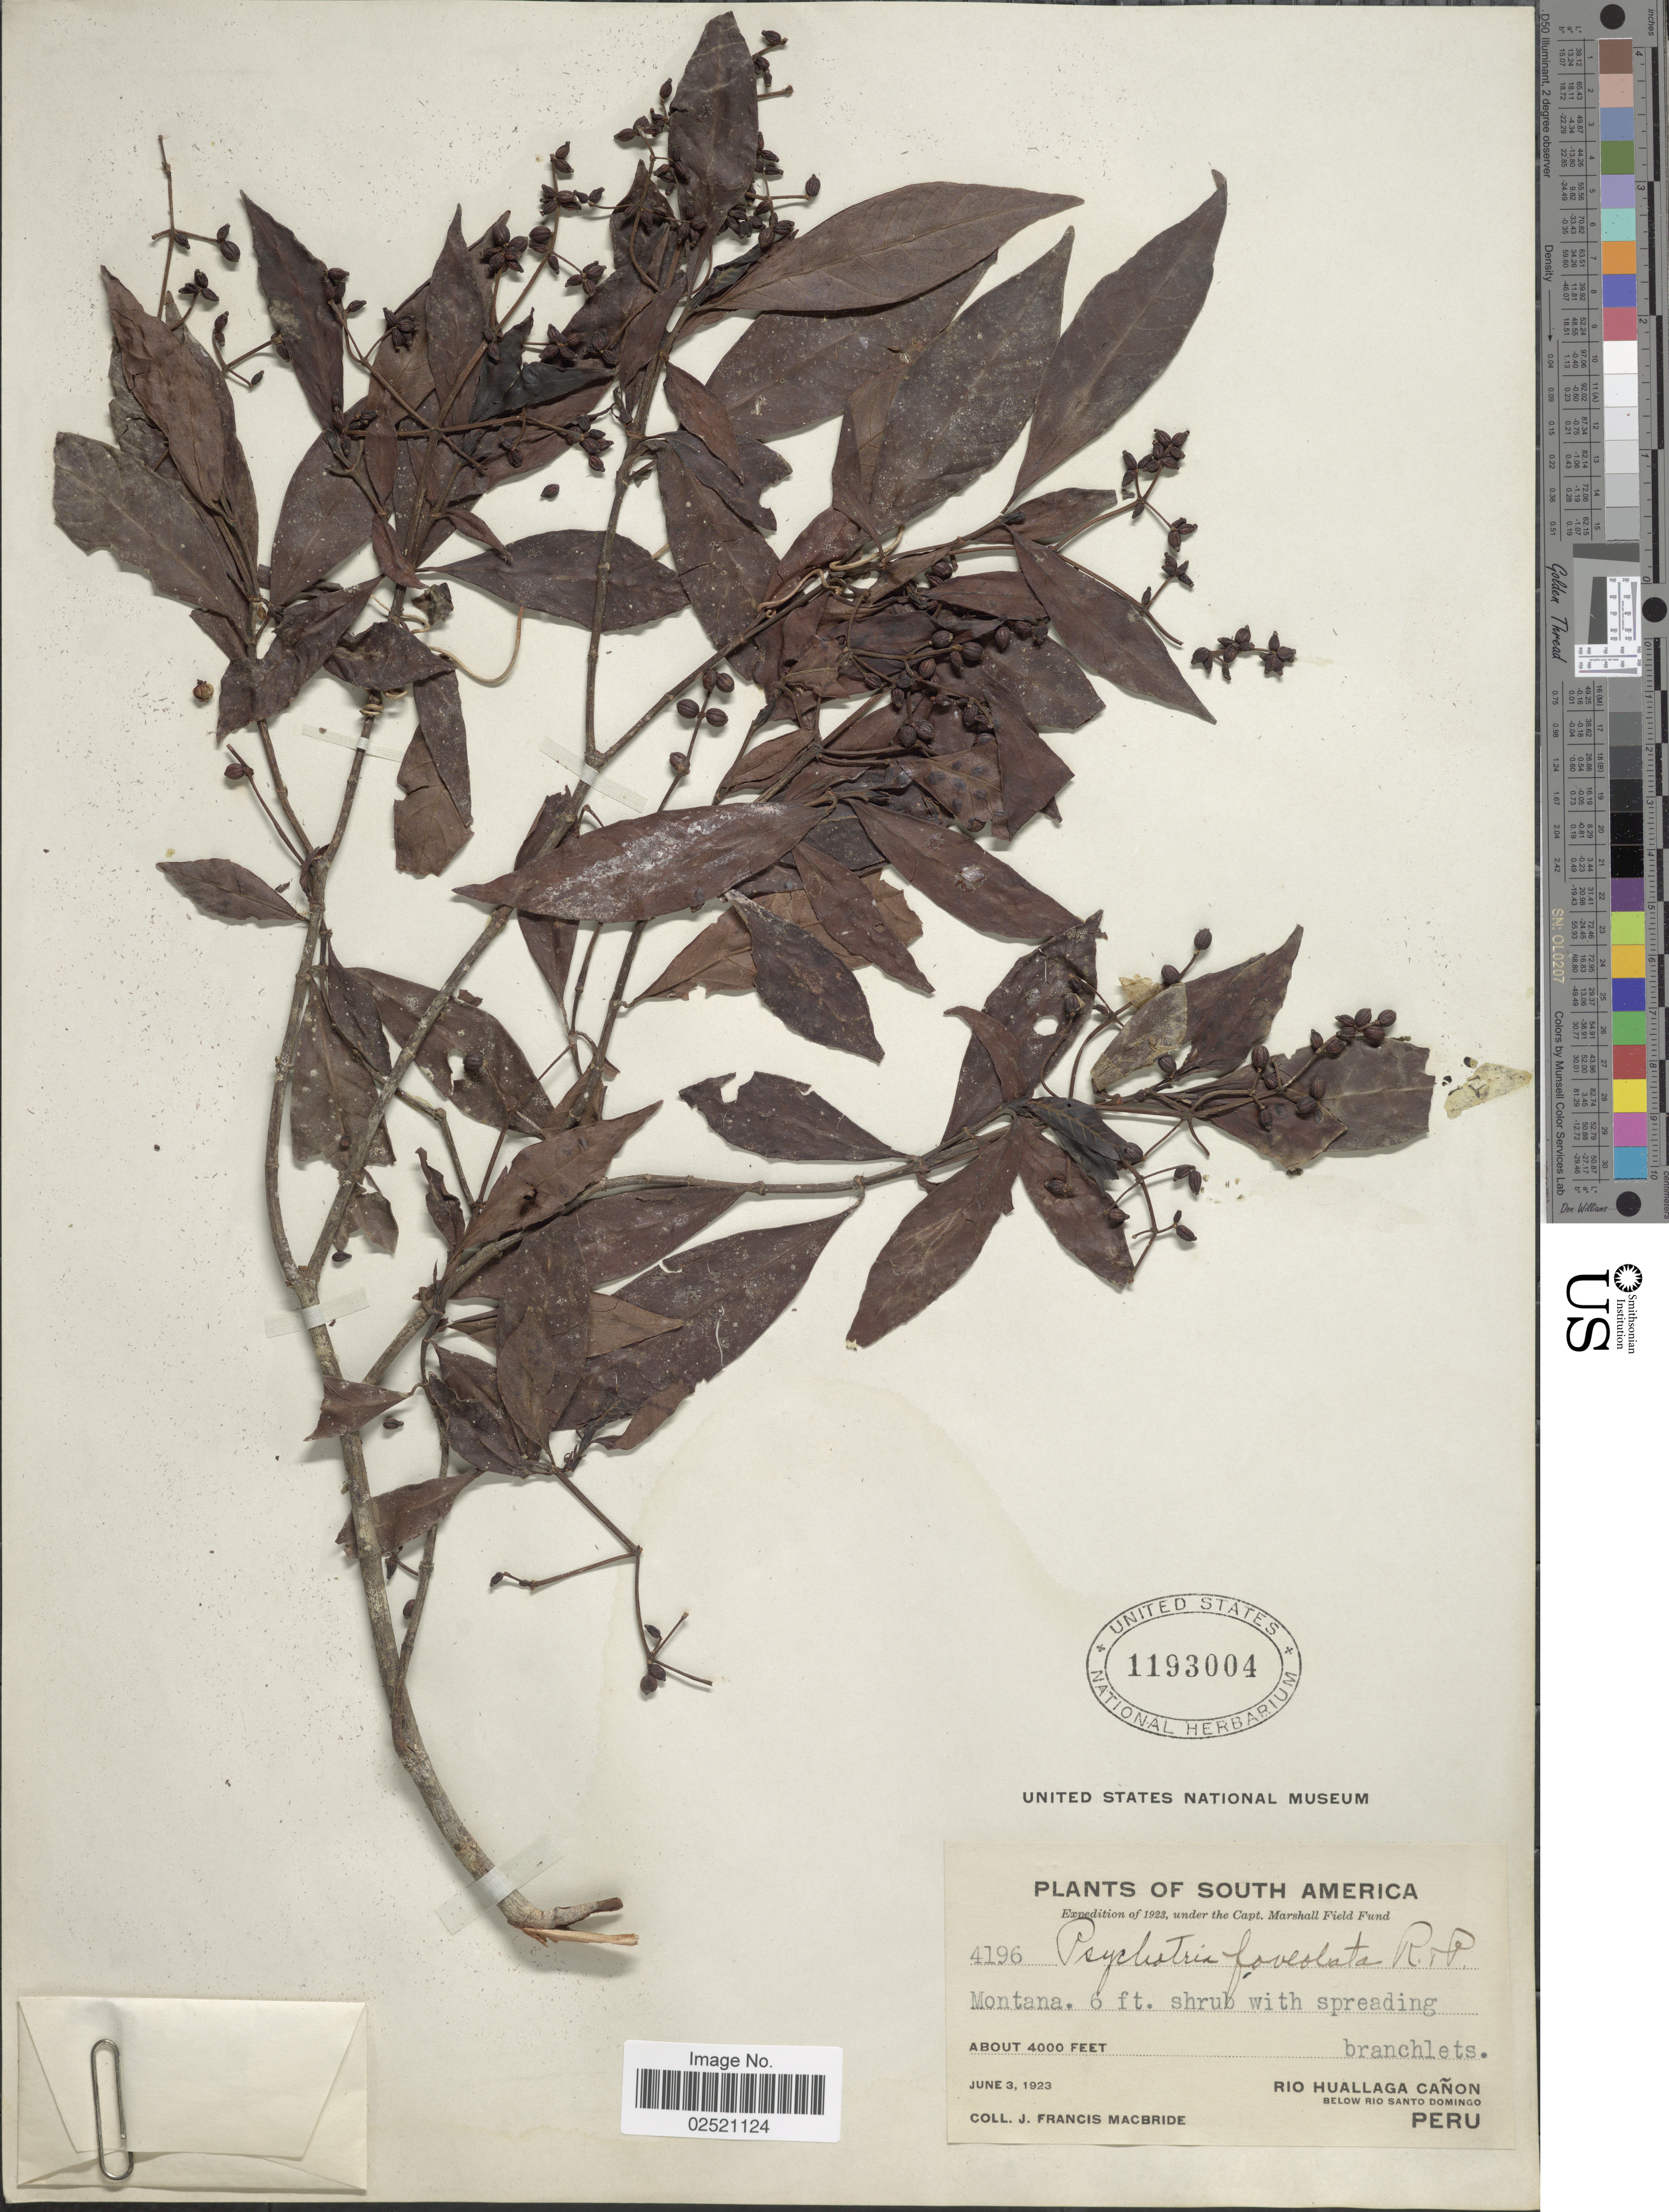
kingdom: Plantae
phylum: Tracheophyta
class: Magnoliopsida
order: Gentianales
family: Rubiaceae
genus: Psychotria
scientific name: Psychotria carthagenensis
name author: Jacq.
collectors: J. F. Macbride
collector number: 4196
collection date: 1923-06-03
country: Peru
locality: Rio Huallaga Canon, below Rio Santo Domingo, Montana [unsure placement]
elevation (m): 1219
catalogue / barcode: US 1193004